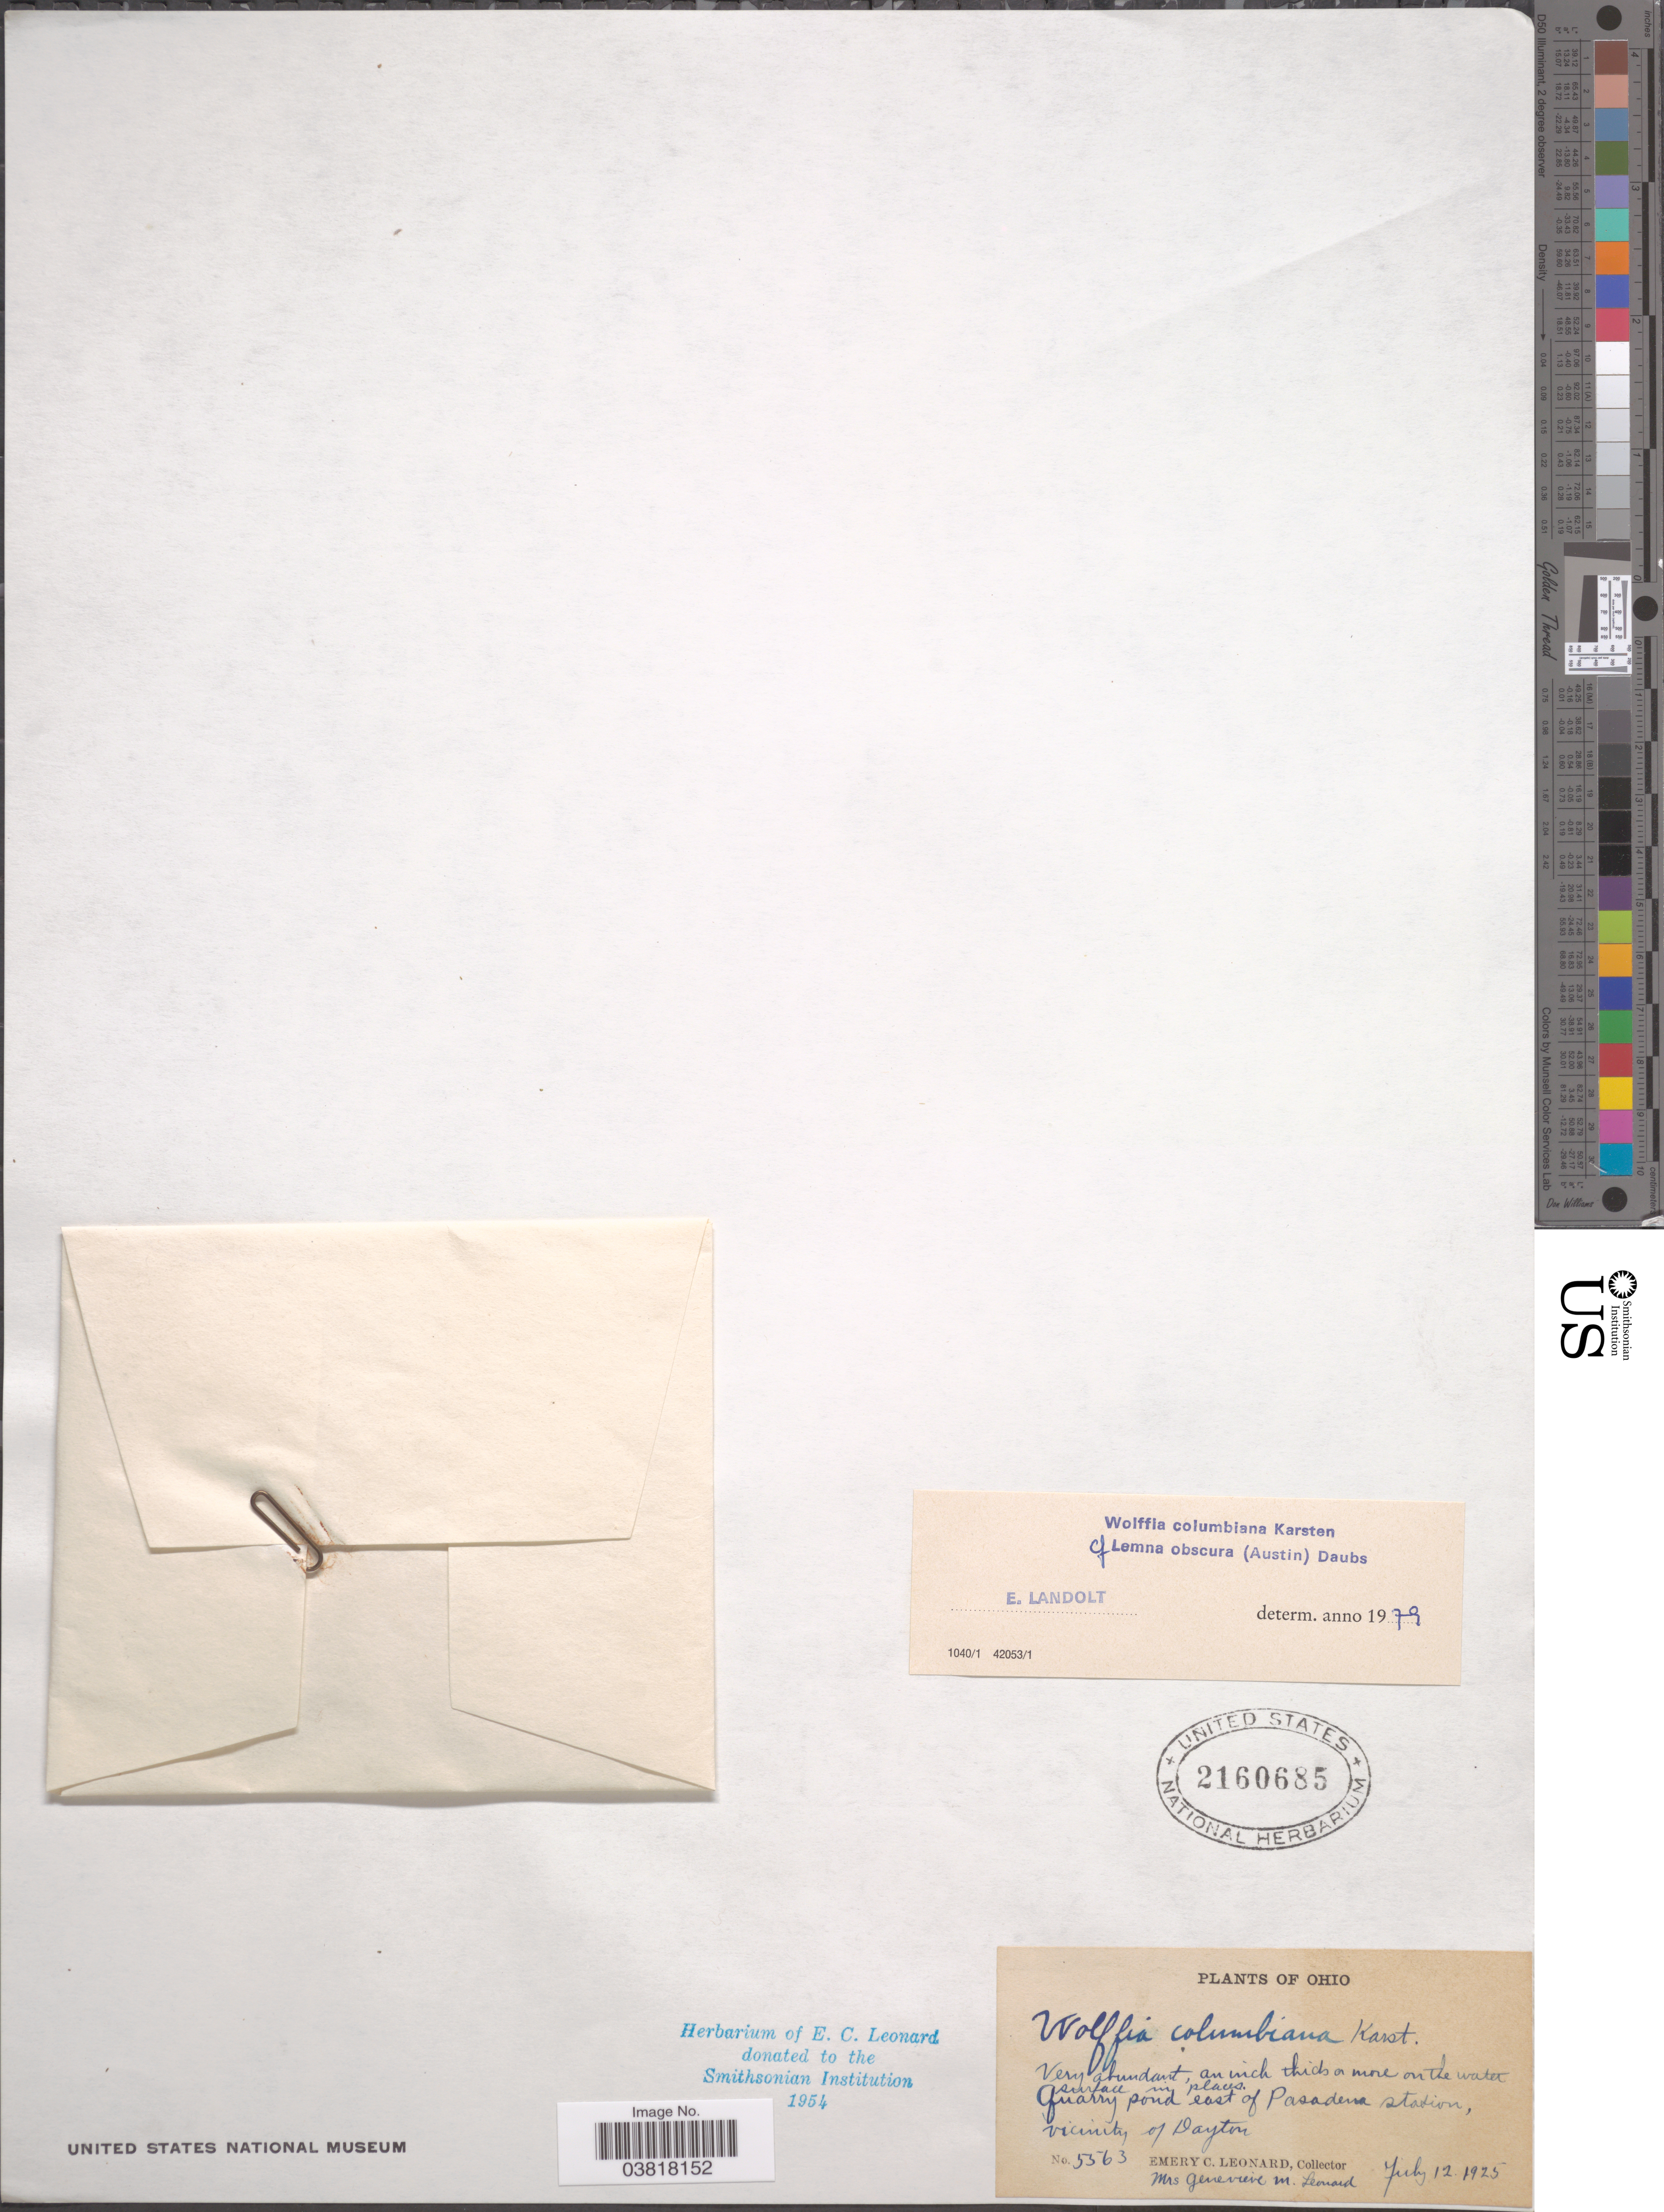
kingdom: Plantae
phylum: Tracheophyta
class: Liliopsida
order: Alismatales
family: Araceae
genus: Wolffia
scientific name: Wolffia columbiana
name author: H. Karst.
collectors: E. C. Leonard & G. M. Leonard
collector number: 5563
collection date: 1925-07-12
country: United States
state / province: Ohio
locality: Quarry pond east of Pasadena station, vicinity of Dayton.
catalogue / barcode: US 2160685